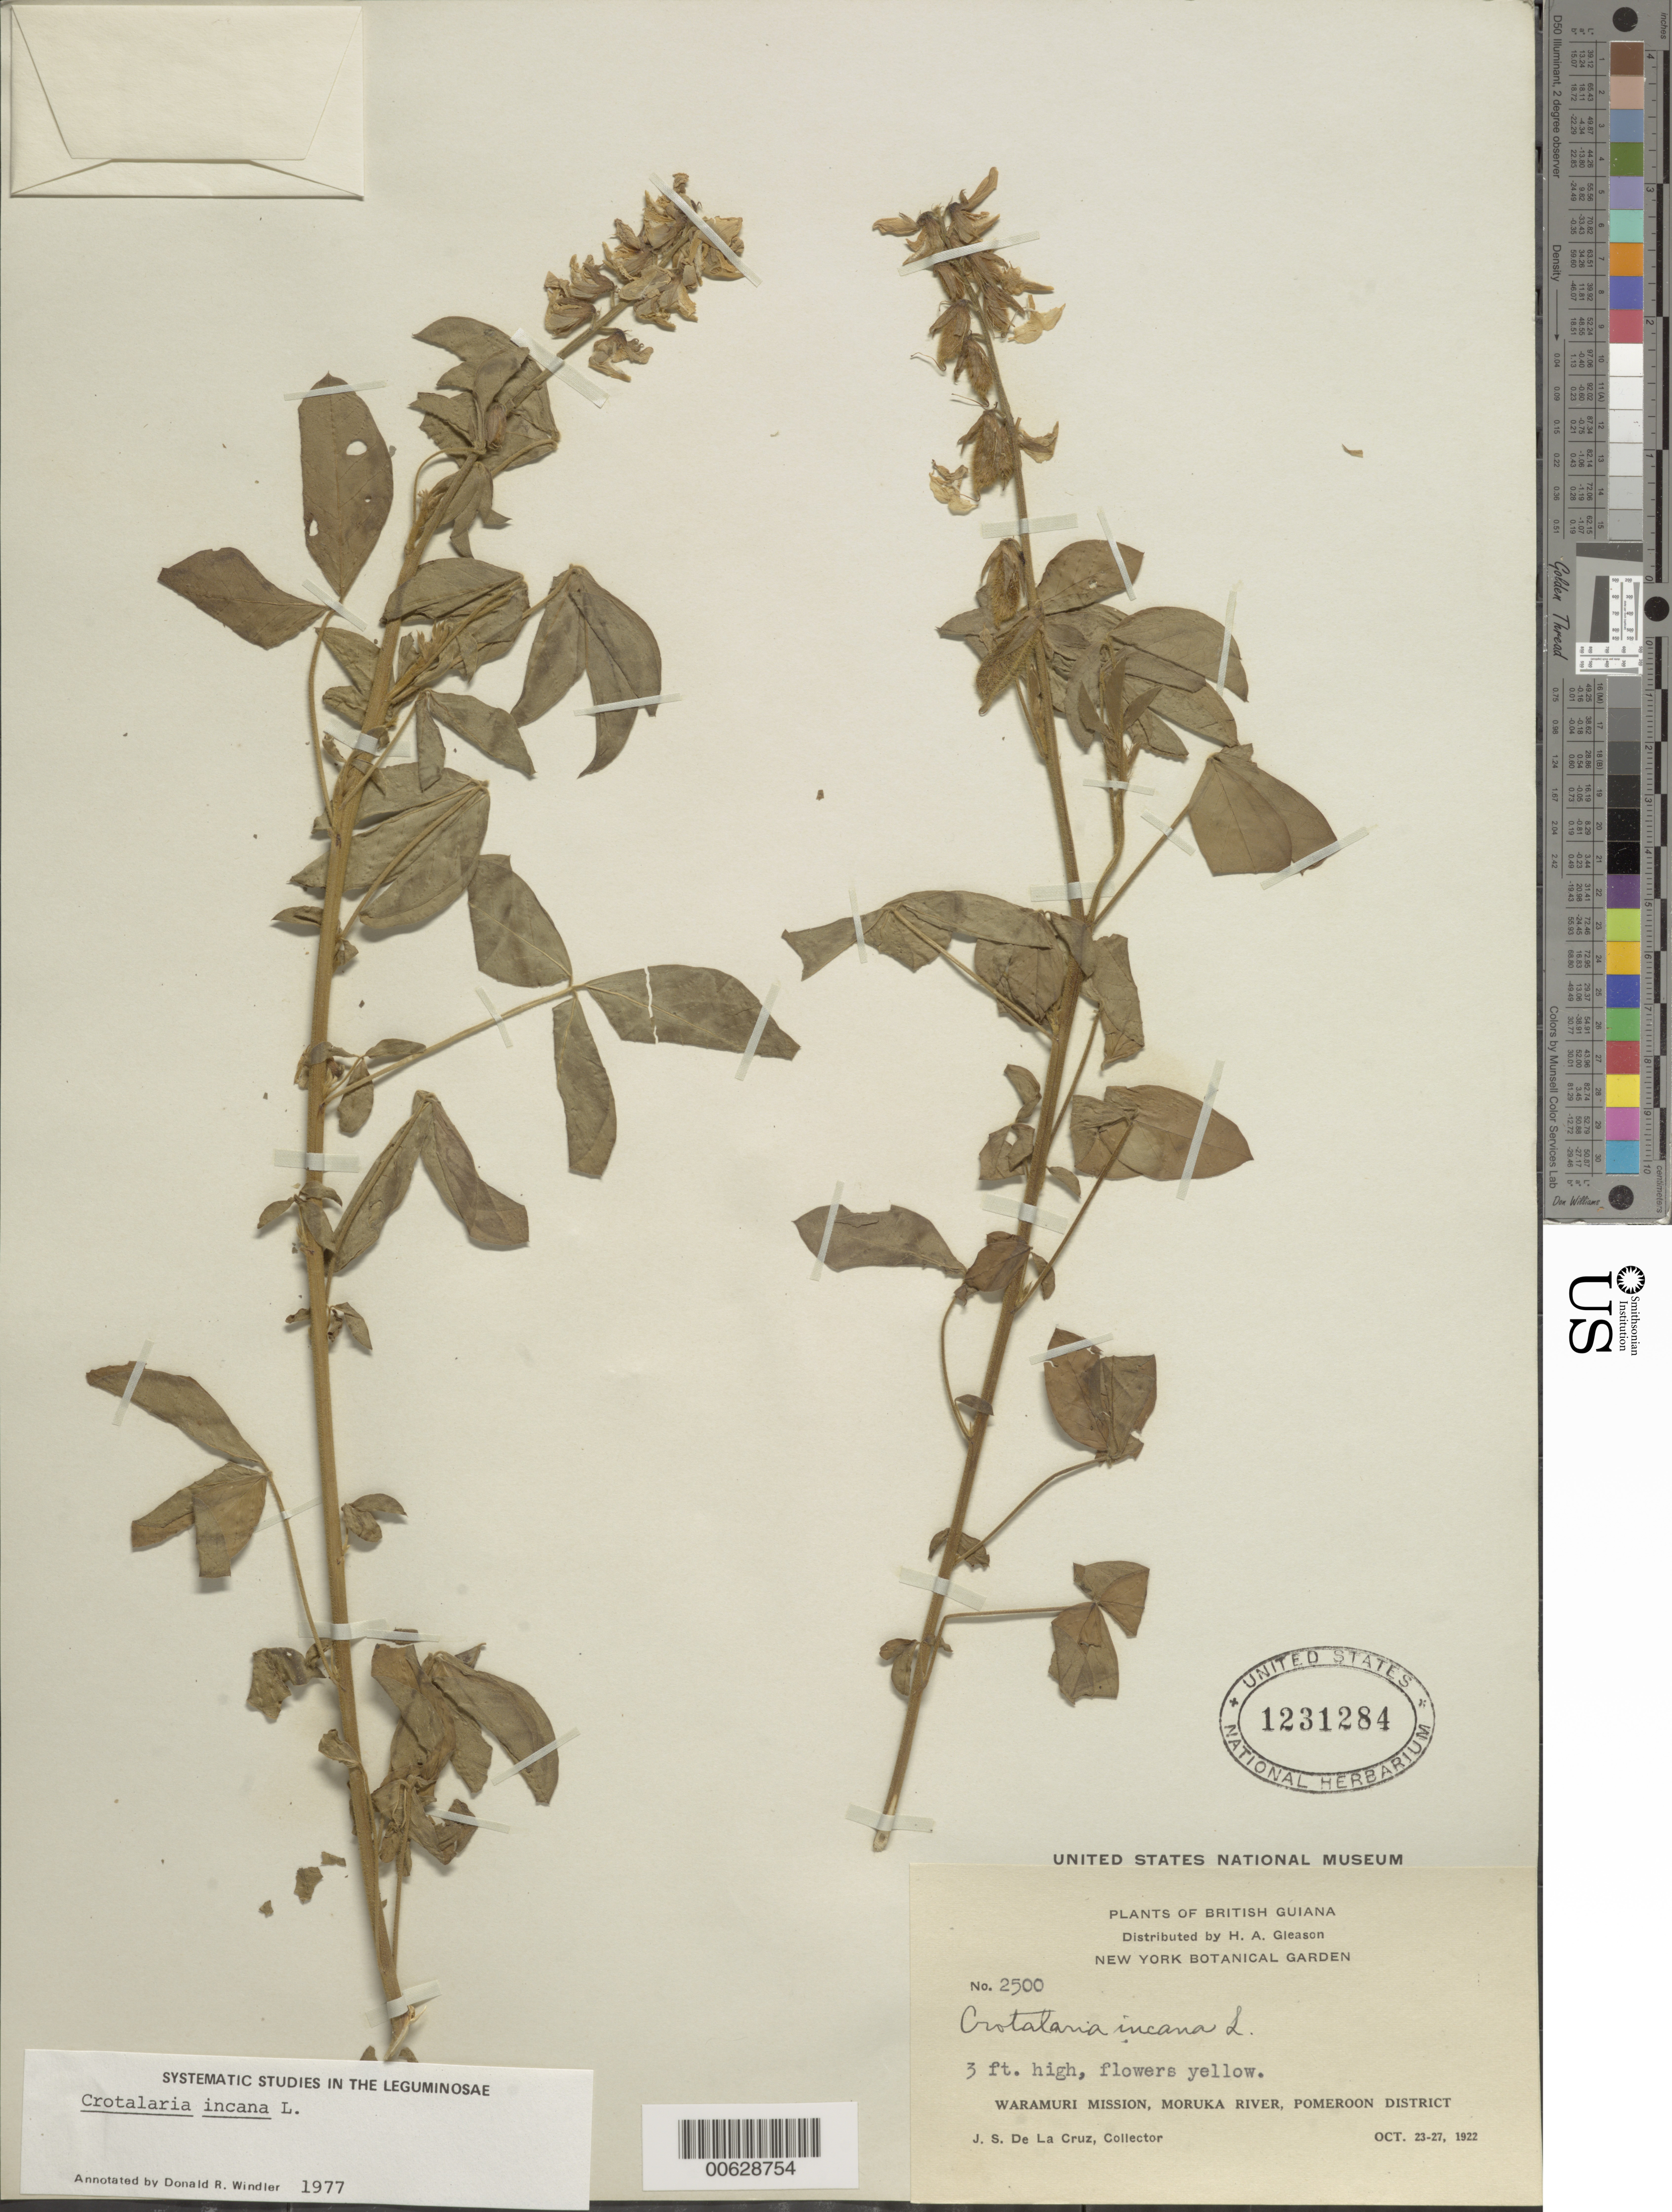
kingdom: Plantae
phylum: Tracheophyta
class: Magnoliopsida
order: Fabales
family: Fabaceae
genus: Crotalaria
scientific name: Crotalaria incana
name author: L.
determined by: Windler, D. R.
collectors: J. S. de la Cruz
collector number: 2500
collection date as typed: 23-Oct-22 to 27-Oct-22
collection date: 1922-10-23/1922-10-27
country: Guyana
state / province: Pomeroon-Supenaam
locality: Waramuri Mission, Moruka R., Pomeroon Dist.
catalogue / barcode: US 1231284